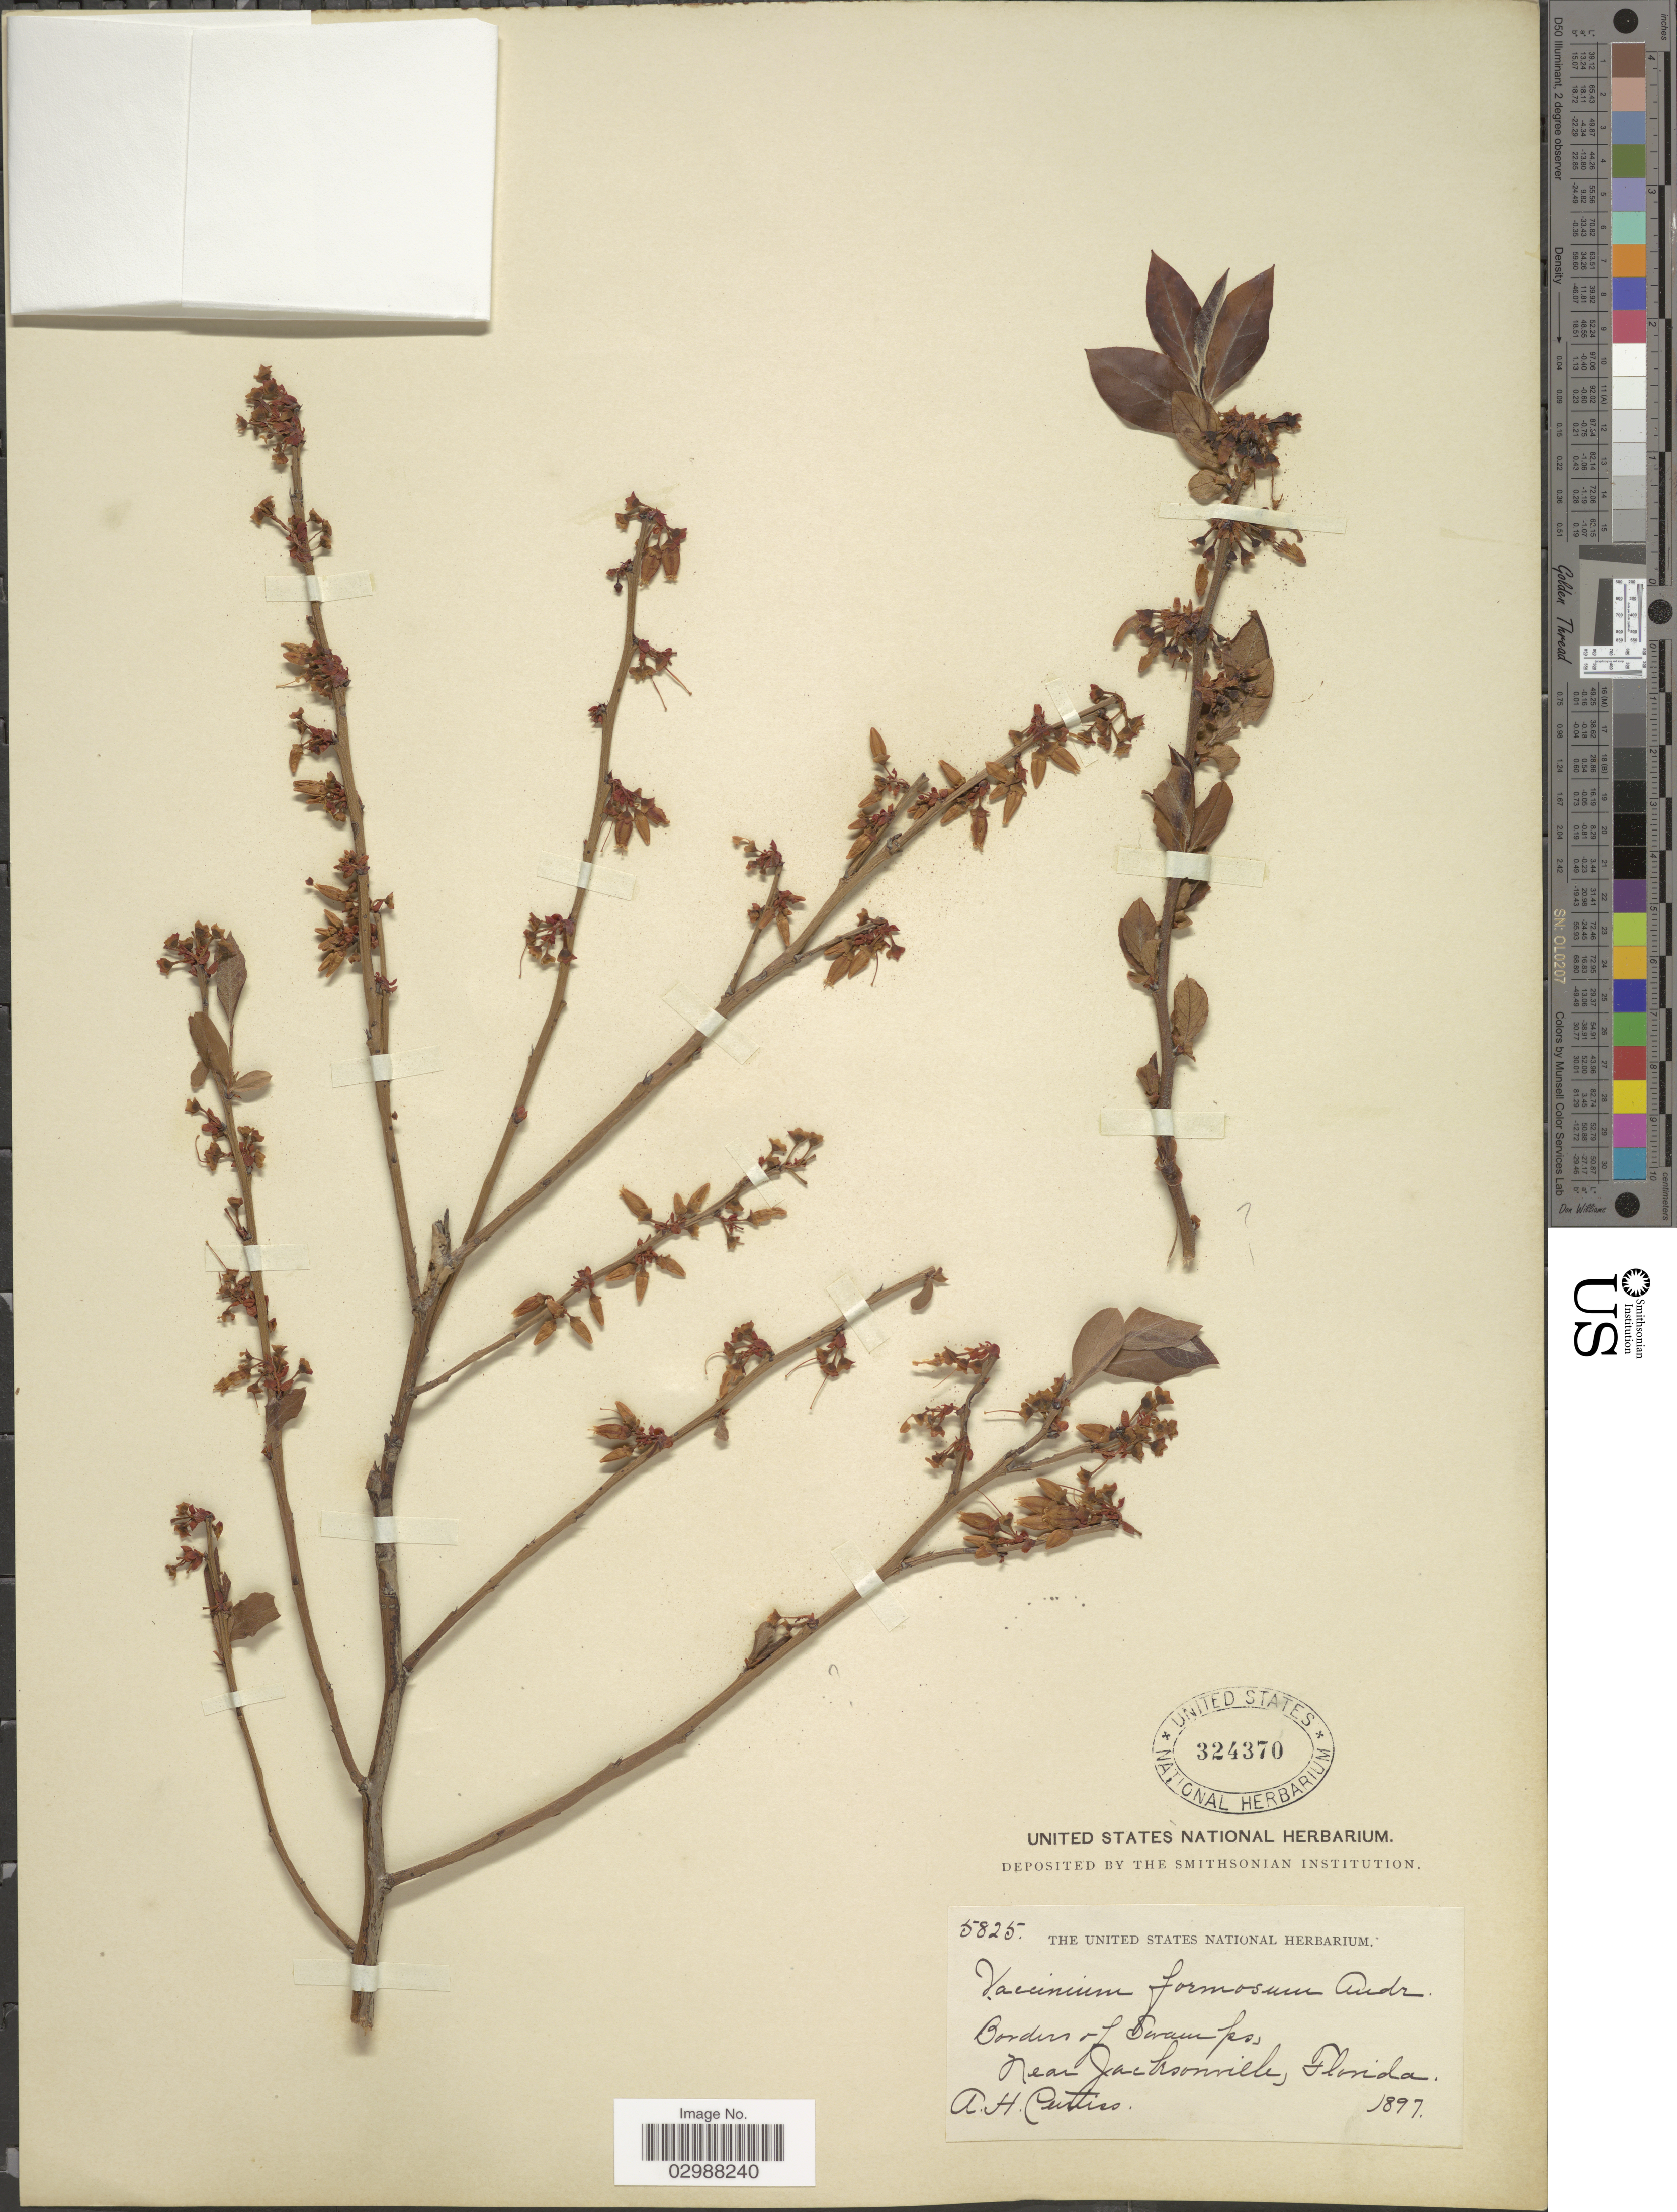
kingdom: Plantae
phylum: Tracheophyta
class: Magnoliopsida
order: Ericales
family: Ericaceae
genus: Vaccinium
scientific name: Vaccinium formosum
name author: Andrews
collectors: A. H. Curtiss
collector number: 5825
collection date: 1897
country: United States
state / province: Florida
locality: Borders of swamps, near Jacksonville.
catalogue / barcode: US 324370